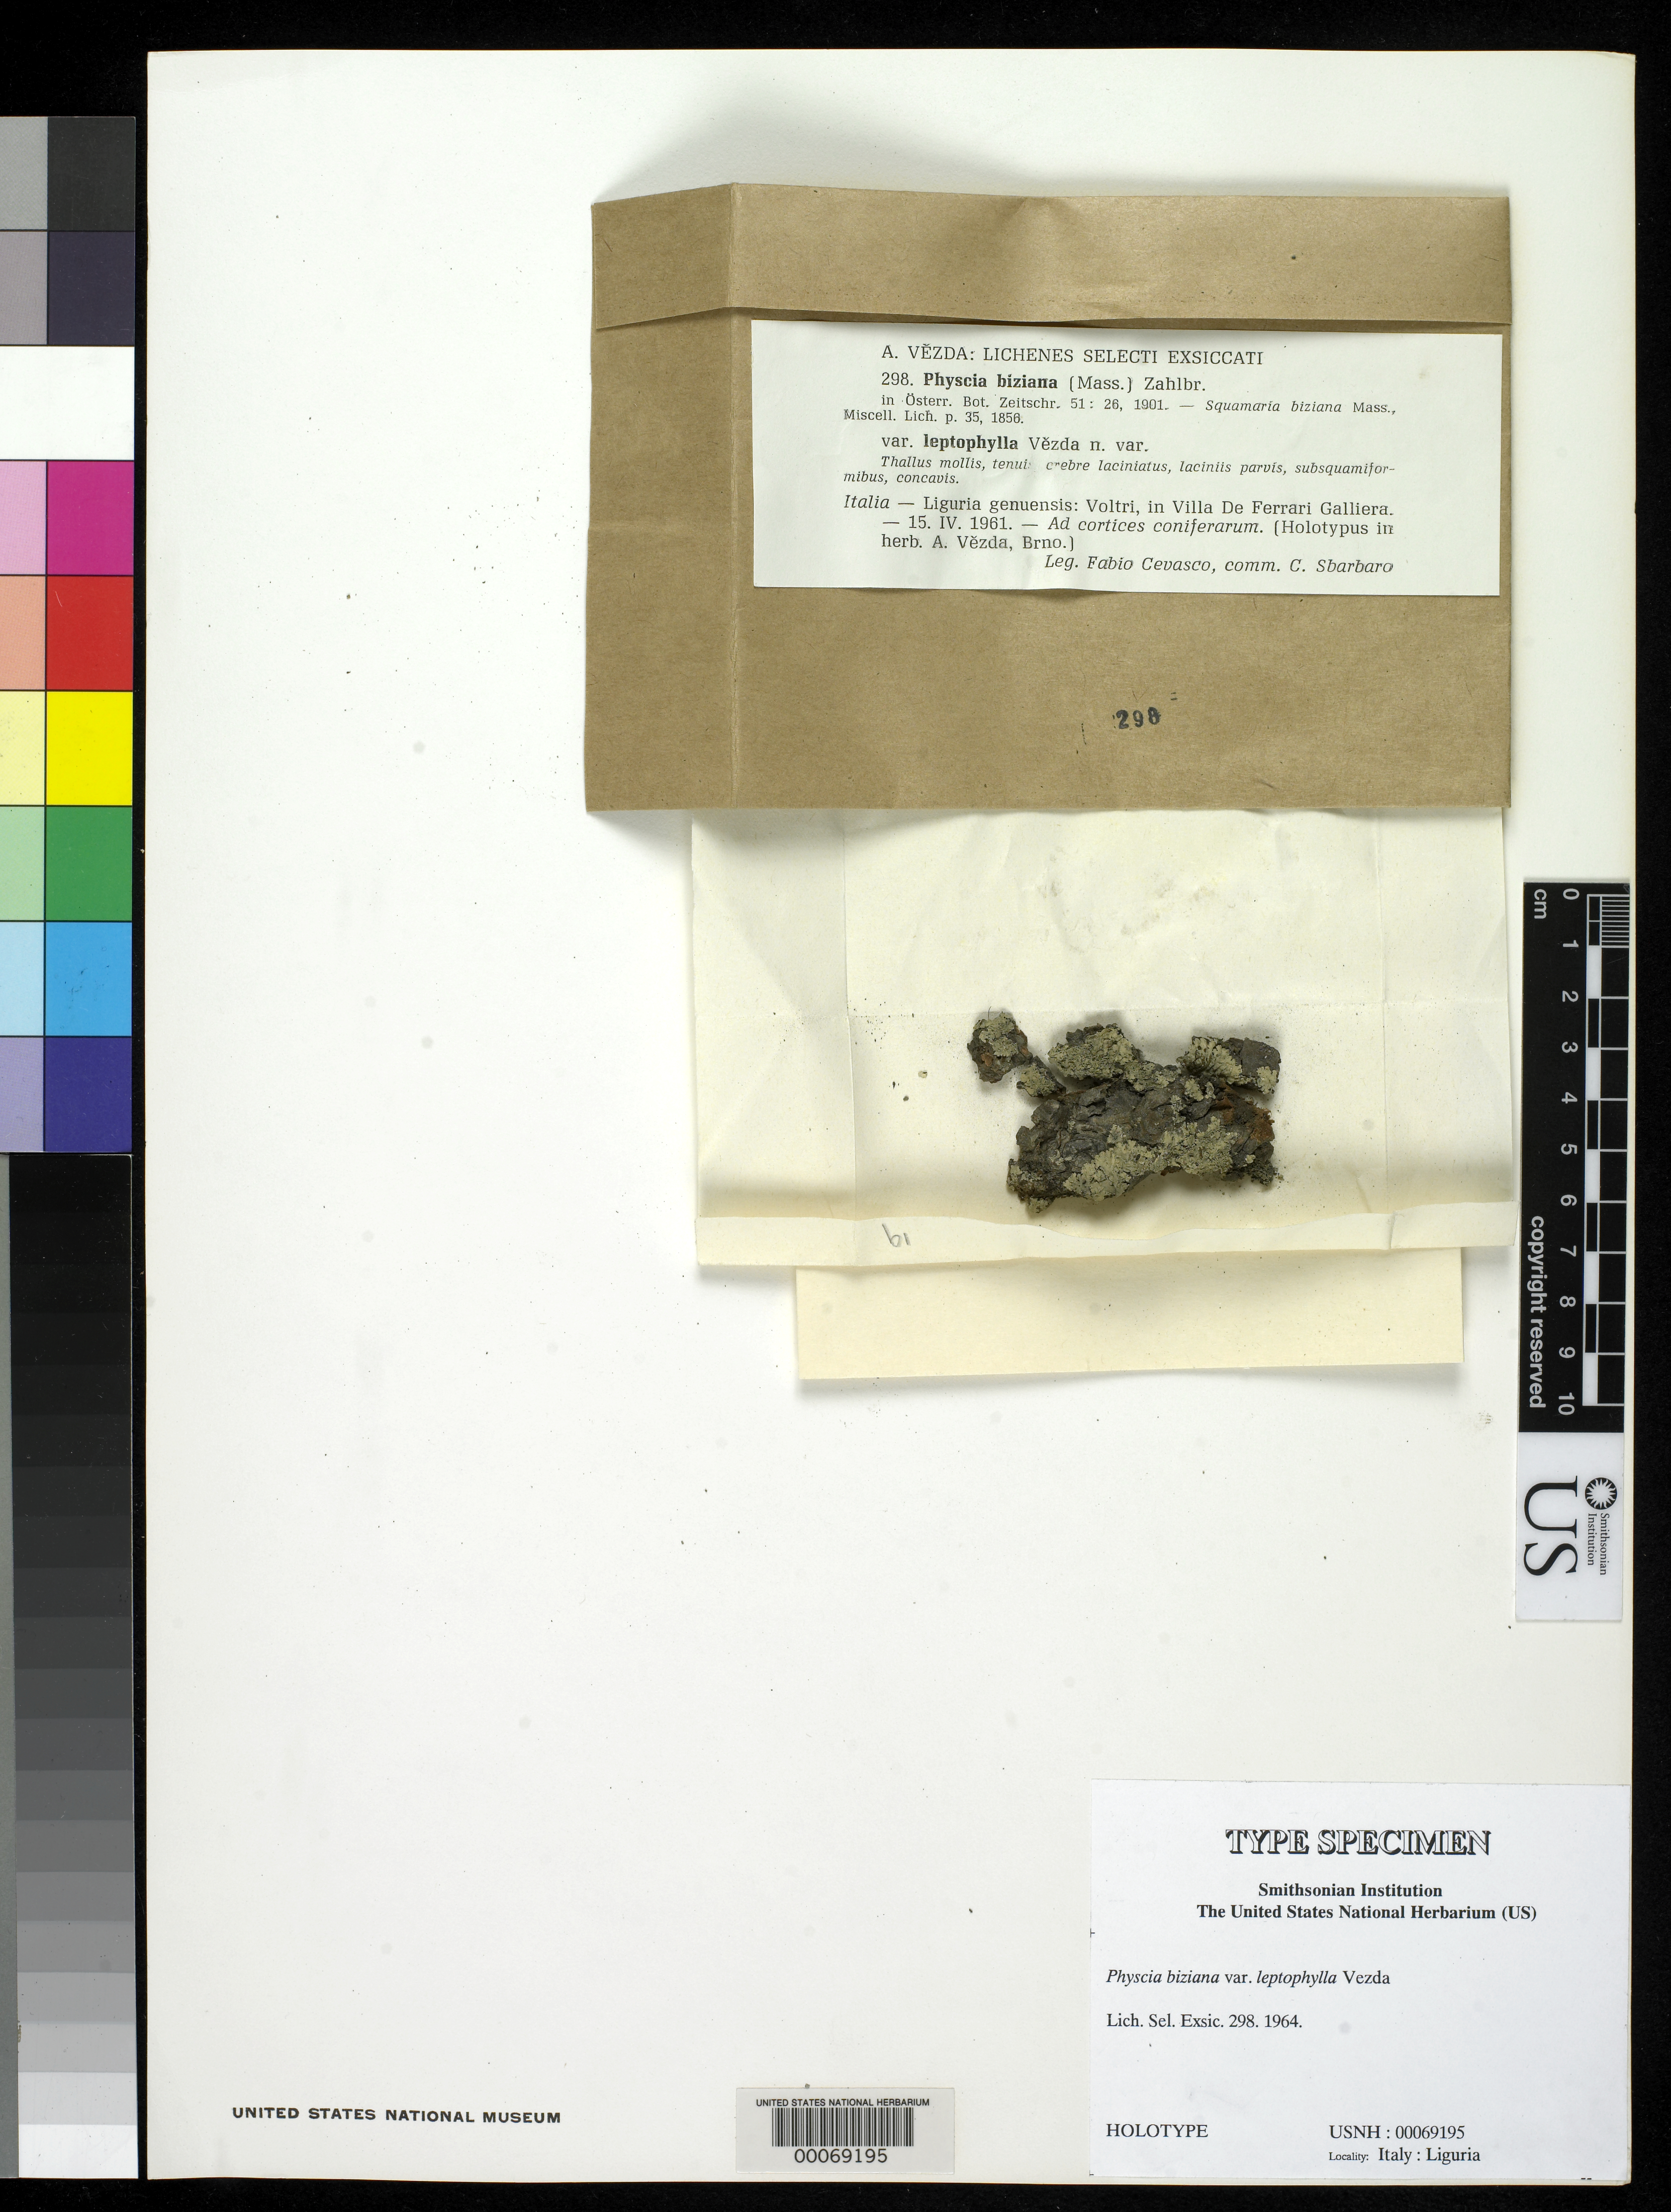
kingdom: Fungi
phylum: Ascomycota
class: Lecanoromycetes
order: Caliciales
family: Physciaceae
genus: Physcia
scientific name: Physcia biziana var. leptophylla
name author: Vezda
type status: Holotype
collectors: F. Cevasco & C. Sbarbaro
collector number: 298 Hb. Vezda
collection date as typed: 15 Apr 1961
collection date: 1961-04-15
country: Italy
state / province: Liguria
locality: Voltri, in Villa de Ferrari Galliera.